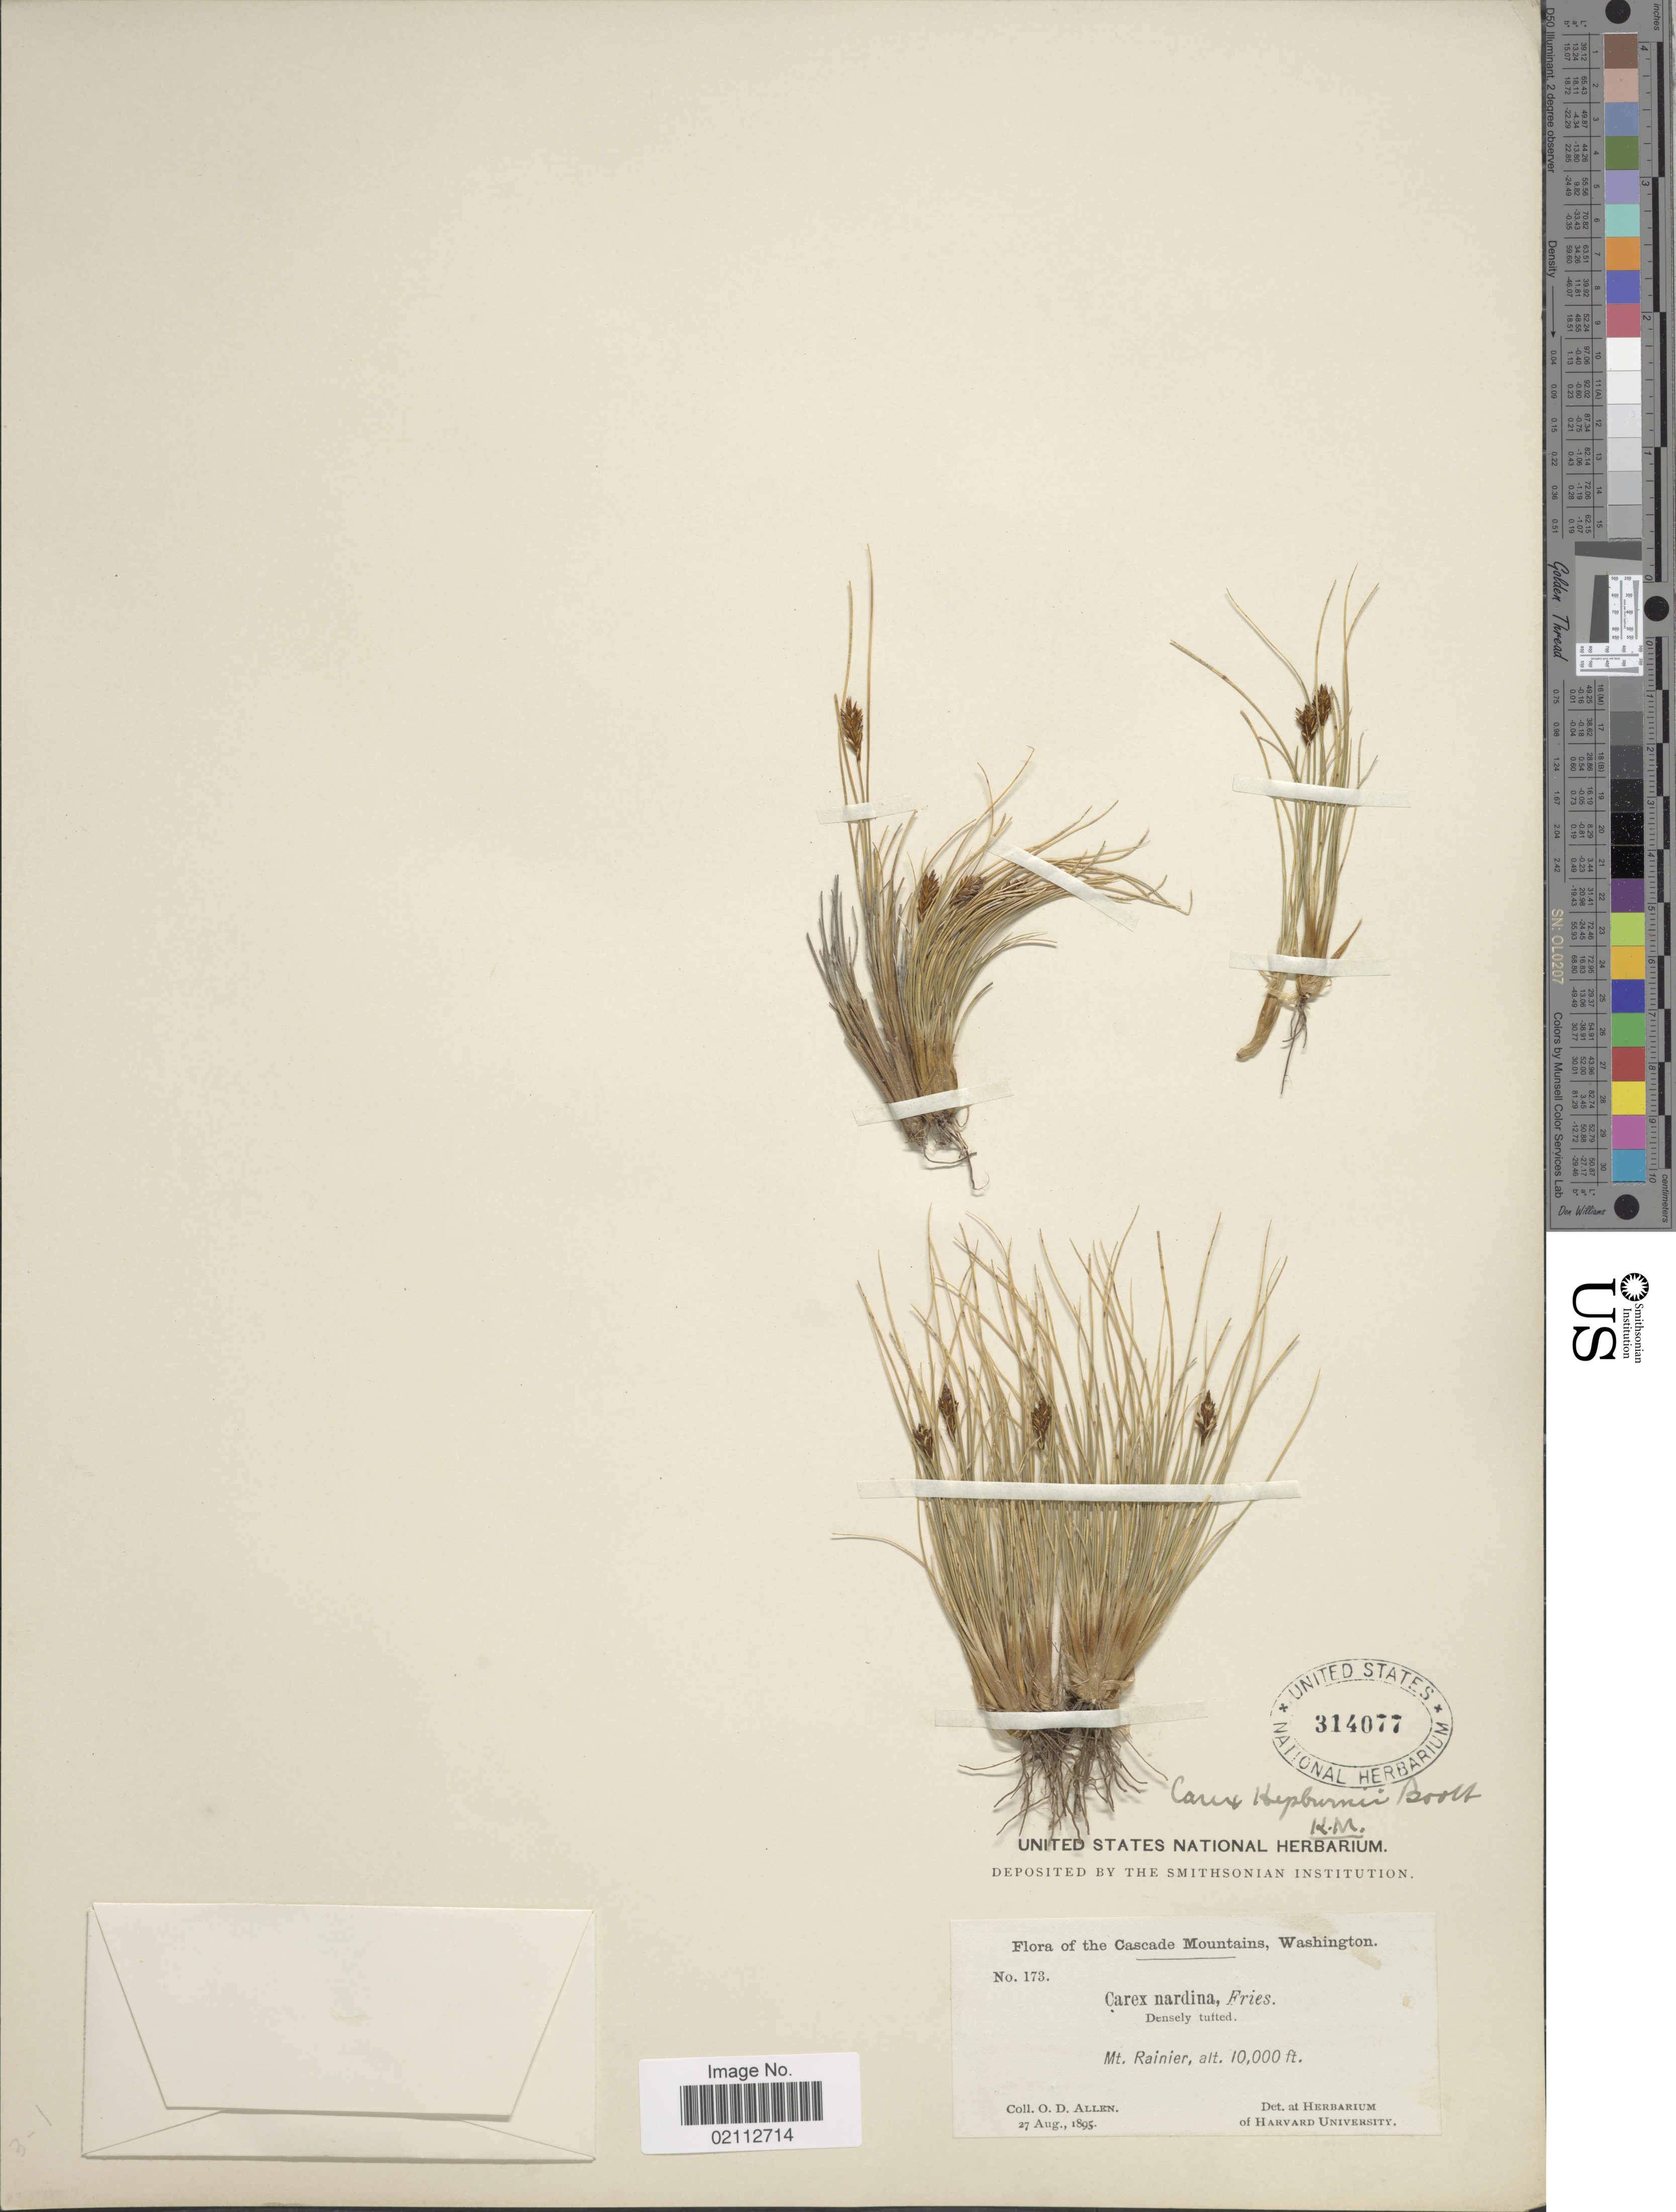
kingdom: Plantae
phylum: Tracheophyta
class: Liliopsida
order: Poales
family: Cyperaceae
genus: Carex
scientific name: Carex nardina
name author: (Hornem.) Fr.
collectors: O. D. Allen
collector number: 173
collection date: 1895-08-27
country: United States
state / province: Washington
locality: Cascade Mountains. Mt. Rainier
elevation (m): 3048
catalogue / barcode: US 314077